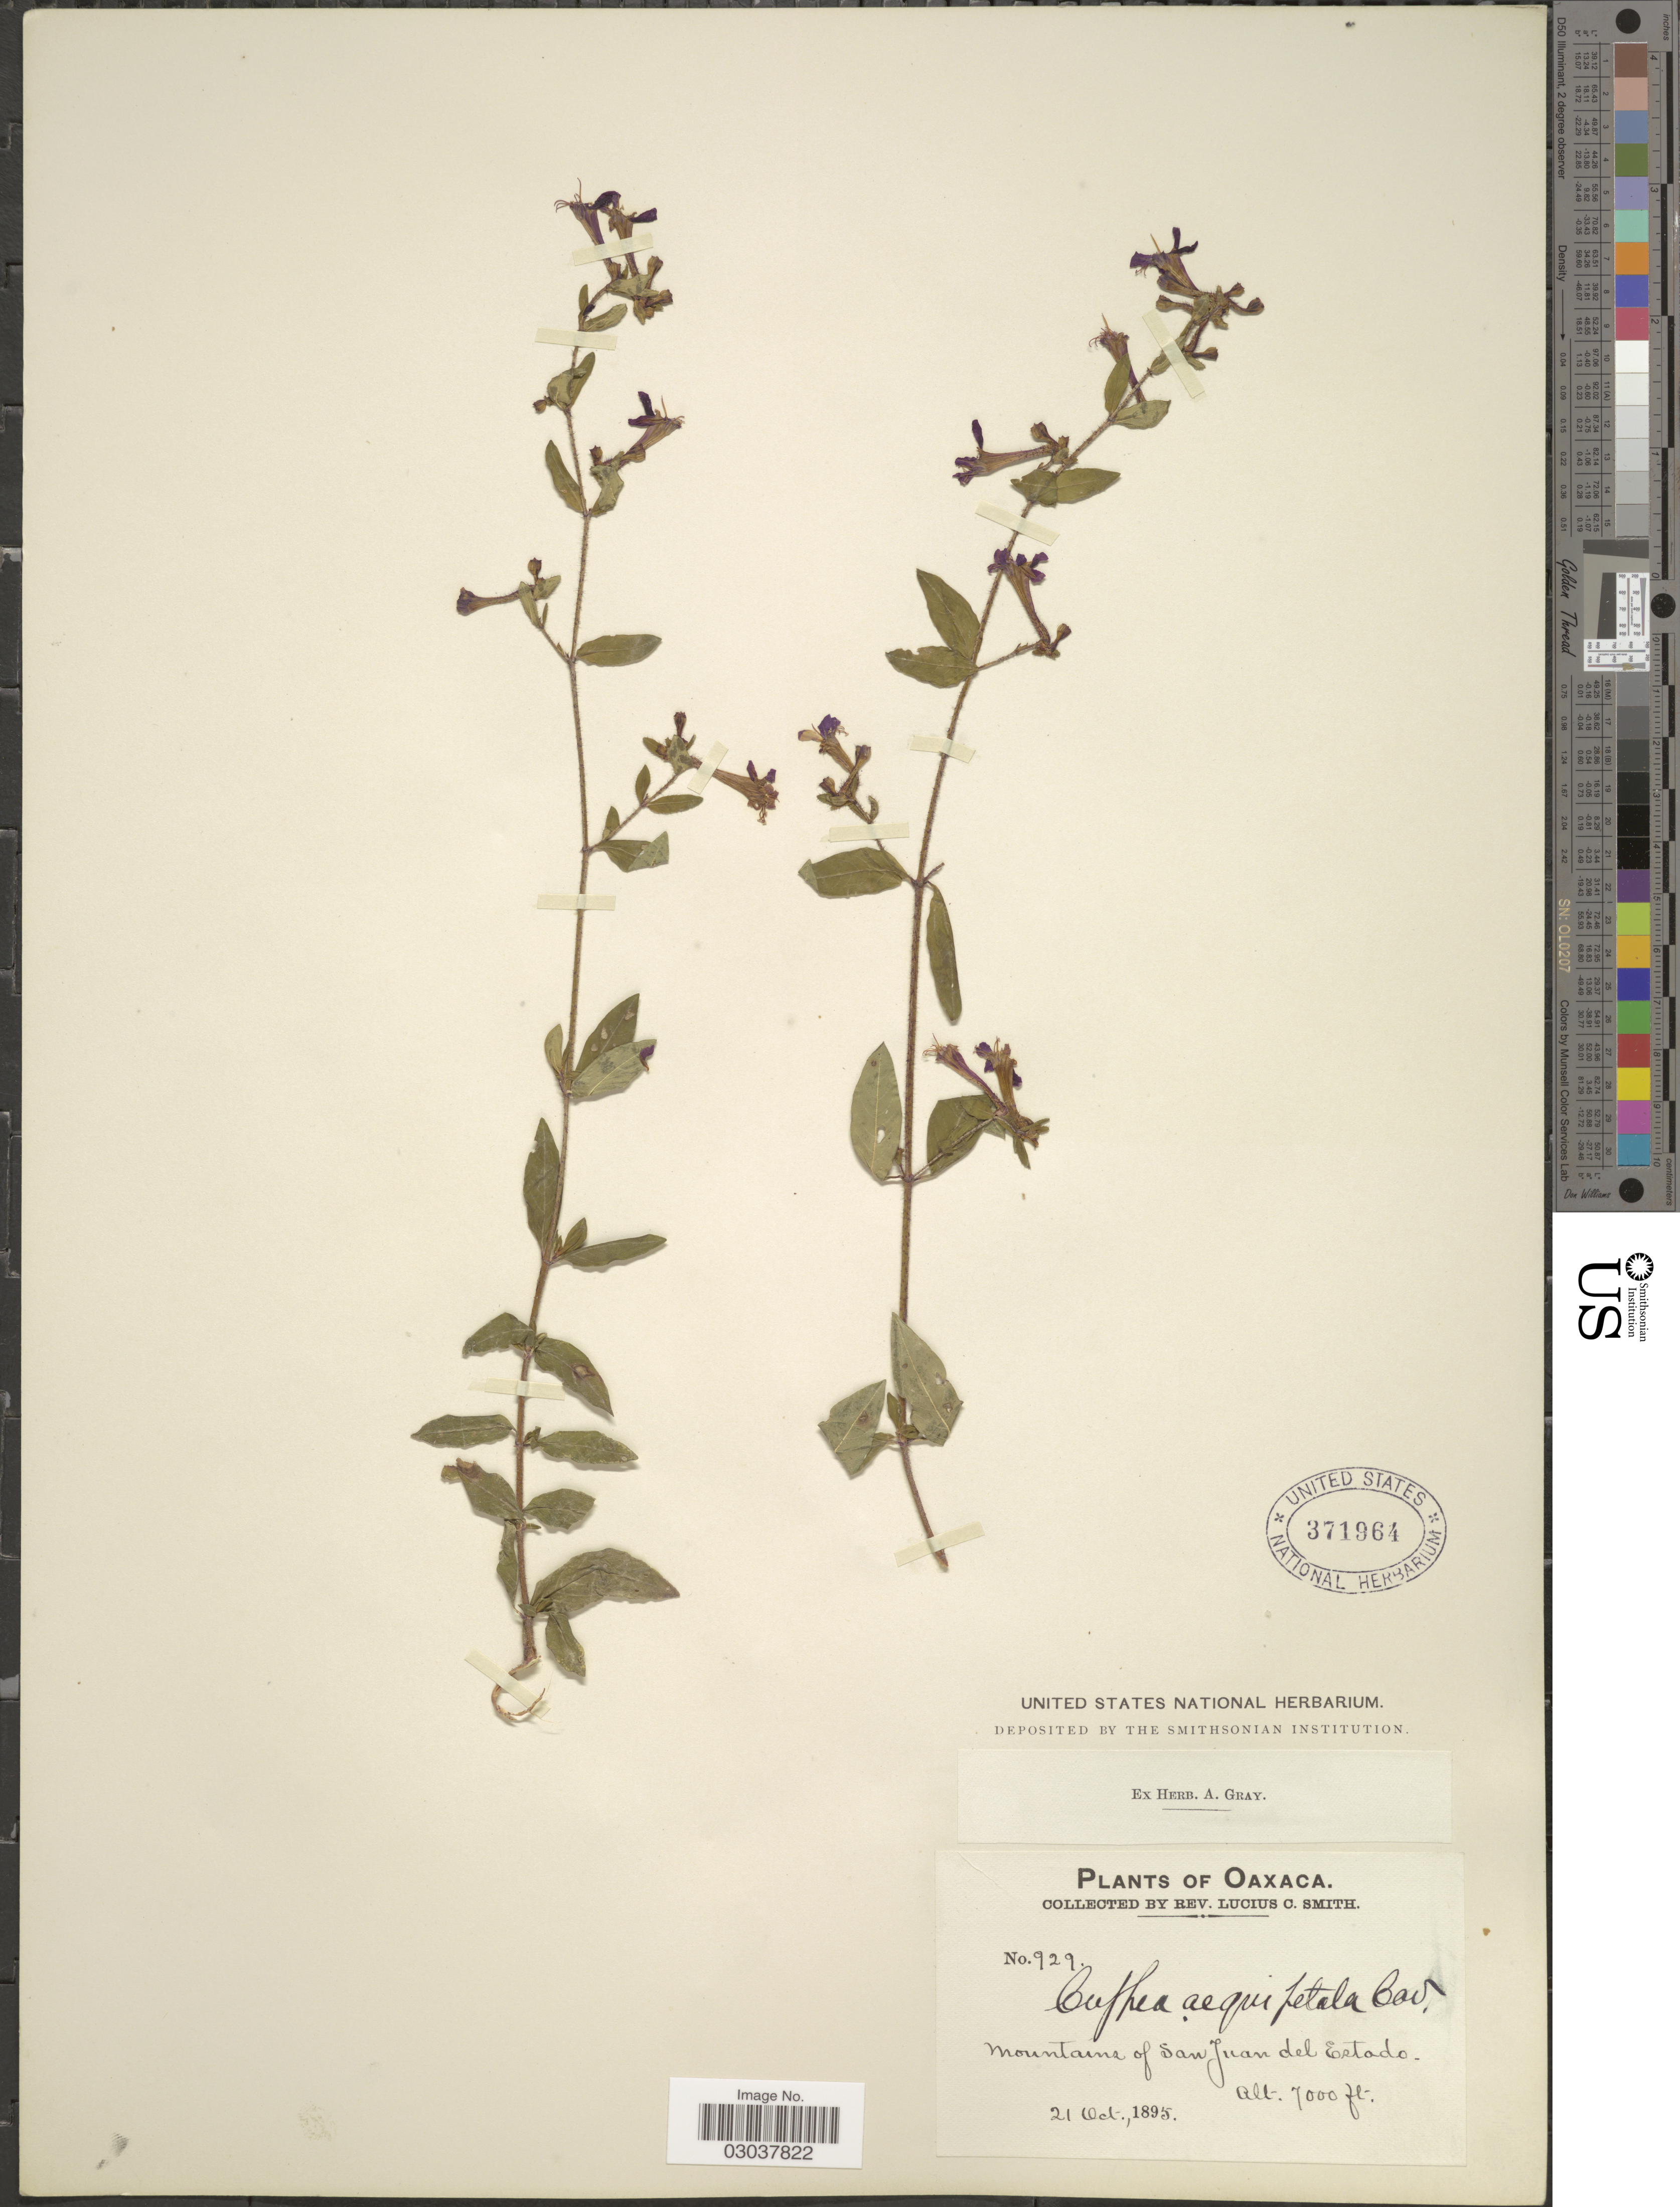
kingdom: Plantae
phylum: Tracheophyta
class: Magnoliopsida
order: Myrtales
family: Lythraceae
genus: Cuphea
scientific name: Cuphea aequipetala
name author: Cav.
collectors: L. C. Smith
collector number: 929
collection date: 1895-10-21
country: Mexico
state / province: Oaxaca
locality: Mountains of San Juan del Estado.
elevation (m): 2134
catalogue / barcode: US 371964